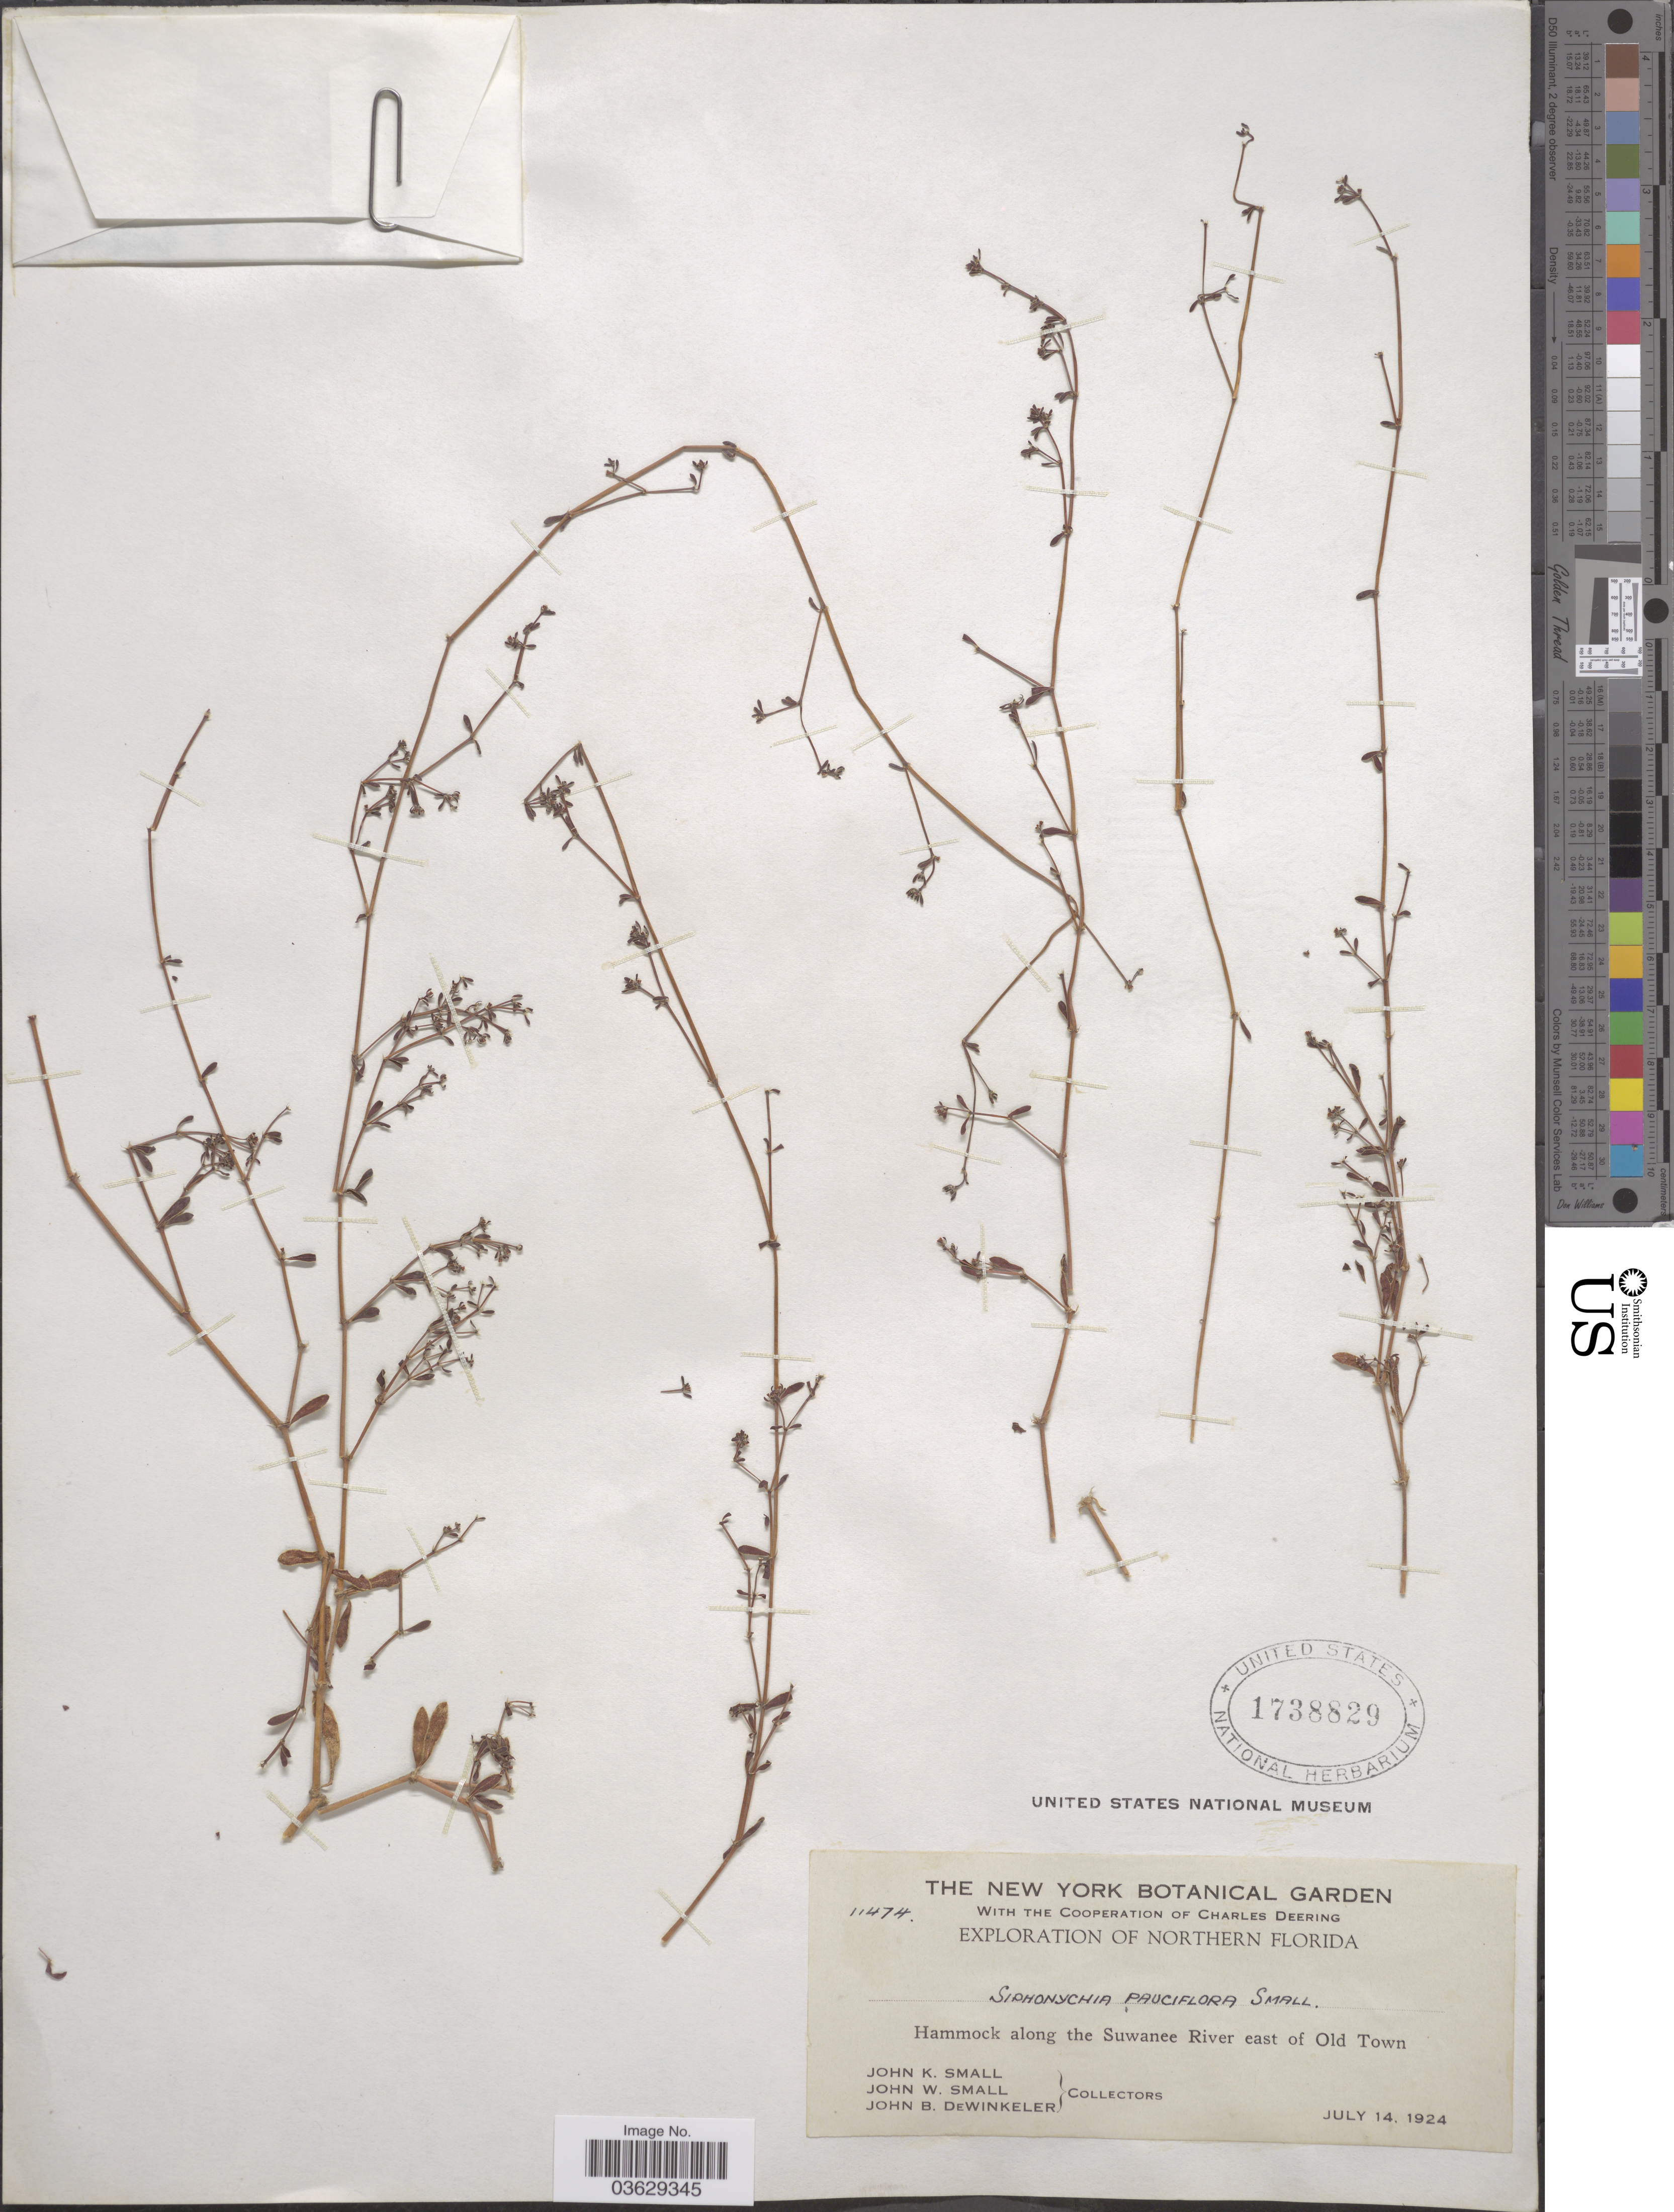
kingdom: Plantae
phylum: Tracheophyta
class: Magnoliopsida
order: Caryophyllales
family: Caryophyllaceae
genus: Paronychia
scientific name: Paronychia americana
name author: (Nutt.) Fenzl ex Walp.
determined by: Strong, Mark T., (BOT), Smithsonian Institution - National Museum of Natural History (UNITED STATES)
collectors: J. K. Small, J. Small & J. B. Dewinkeler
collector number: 11474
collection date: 1924-07-14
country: United States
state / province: Florida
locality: Northern Florida. Hammock along the Suwanee River east of Old Town.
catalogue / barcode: US 1738829